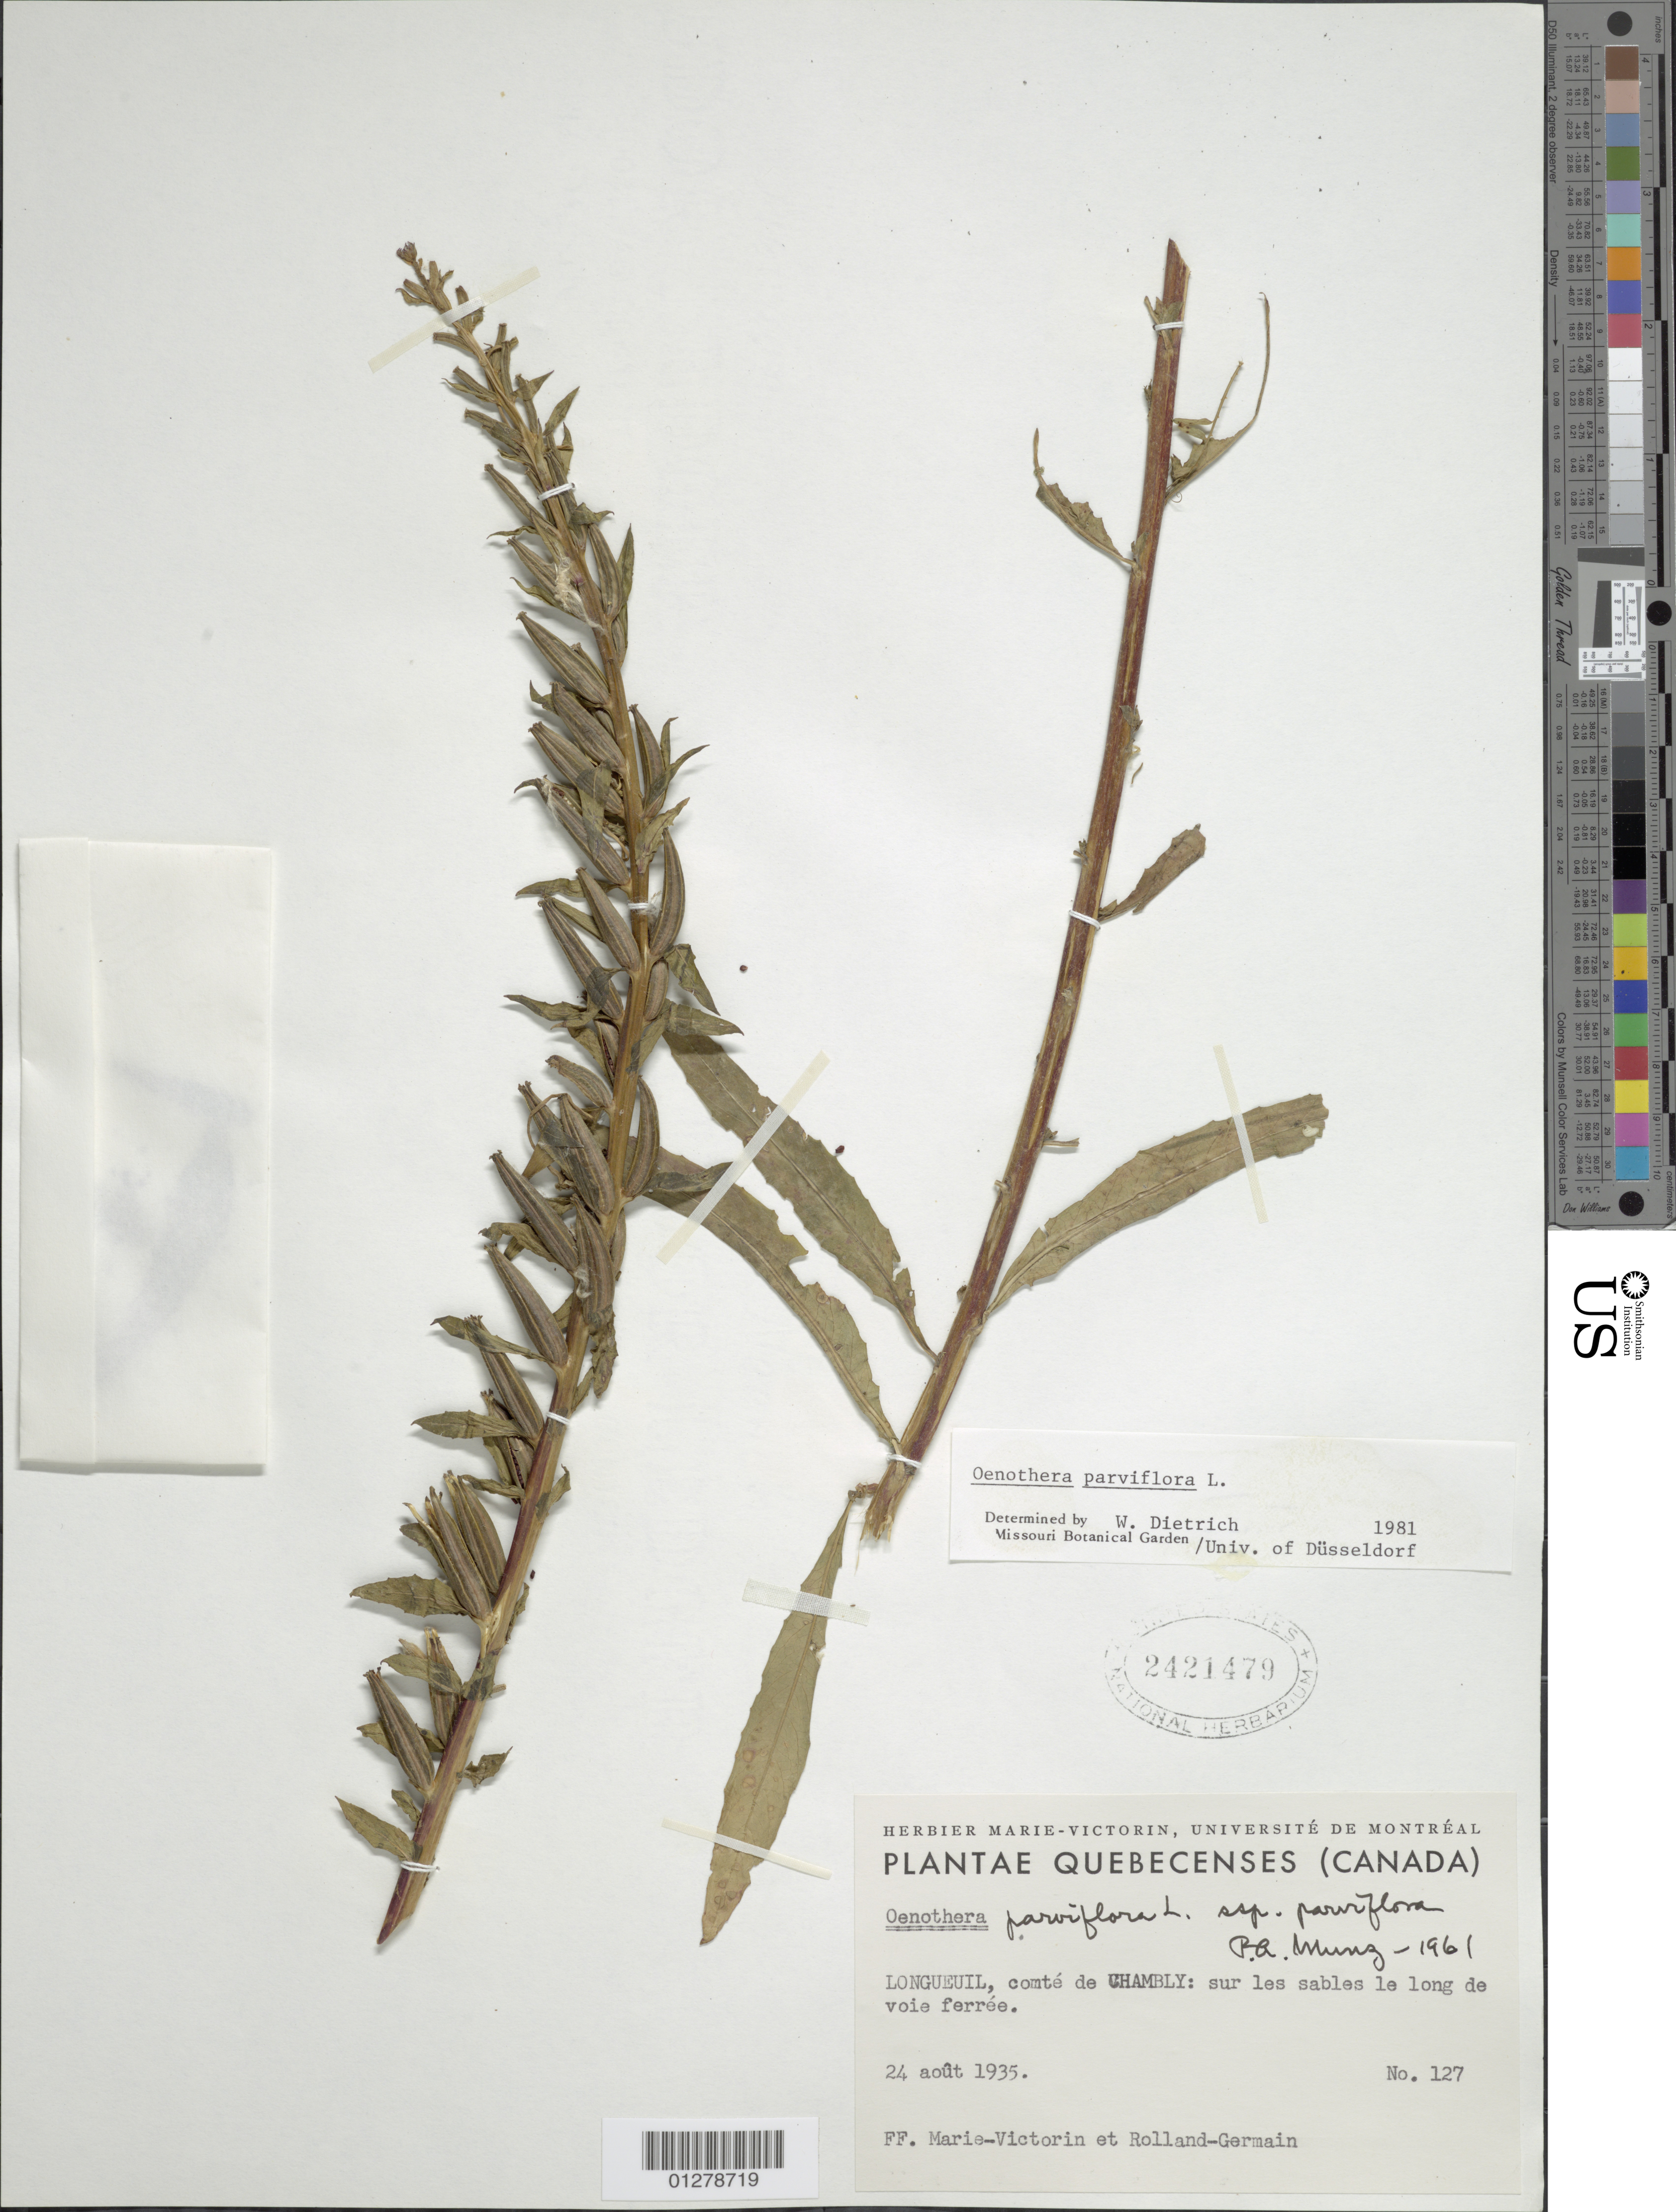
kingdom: Plantae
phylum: Tracheophyta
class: Magnoliopsida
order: Myrtales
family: Onagraceae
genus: Oenothera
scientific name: Oenothera parviflora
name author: L.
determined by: Dietrich, W.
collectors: Fr. Marie-Victorin & Rolland-Germain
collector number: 127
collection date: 1935-08-24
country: Canada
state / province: Quebec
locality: Longueuil, comte de Chambly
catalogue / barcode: US 2421479